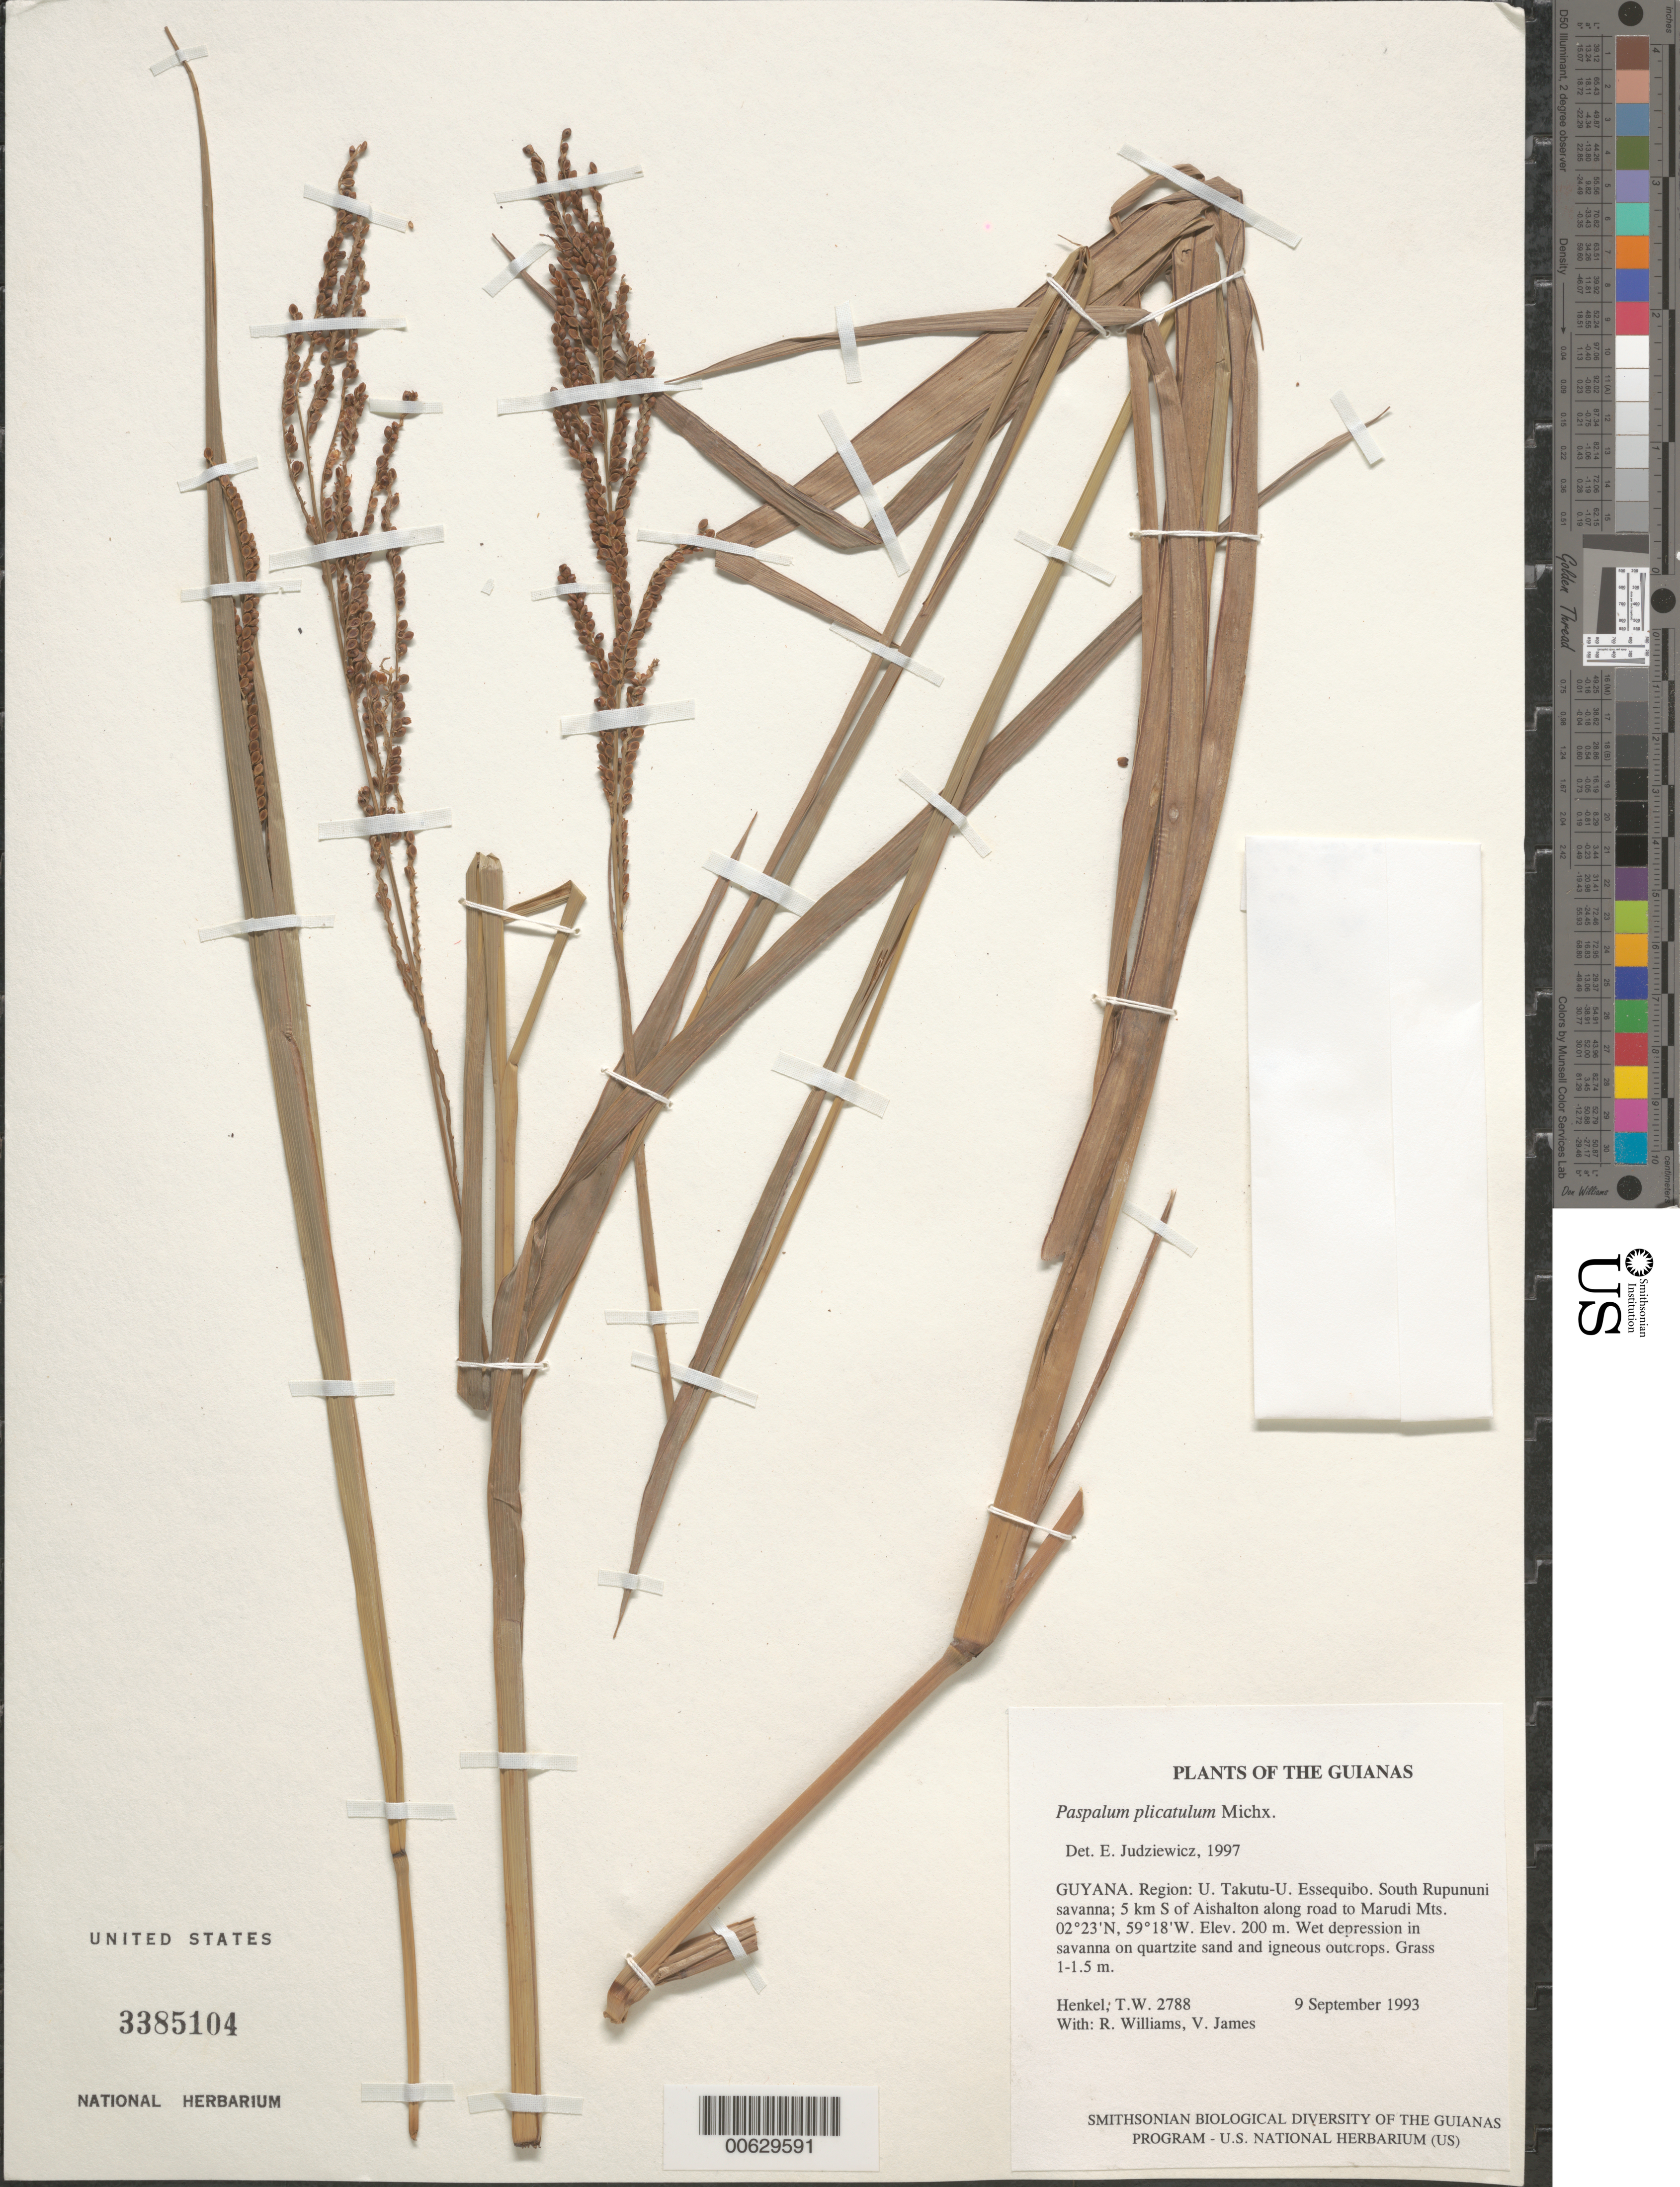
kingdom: Plantae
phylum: Tracheophyta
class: Liliopsida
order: Poales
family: Poaceae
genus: Paspalum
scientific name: Paspalum plicatulum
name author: Michx.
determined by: Judziewicz, E. J.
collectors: T. Henkel, R. Williams & V. James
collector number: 2788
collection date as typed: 9 September 1993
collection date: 1993-09-09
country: Guyana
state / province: U. Takutu-U. Essequibo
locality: South Rupununi savanna; 5 km S of Aishalton along road to Marudi Mts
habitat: Wet depression in savanna on quartzite sand and igneous outcrops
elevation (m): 200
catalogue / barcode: US 3385104